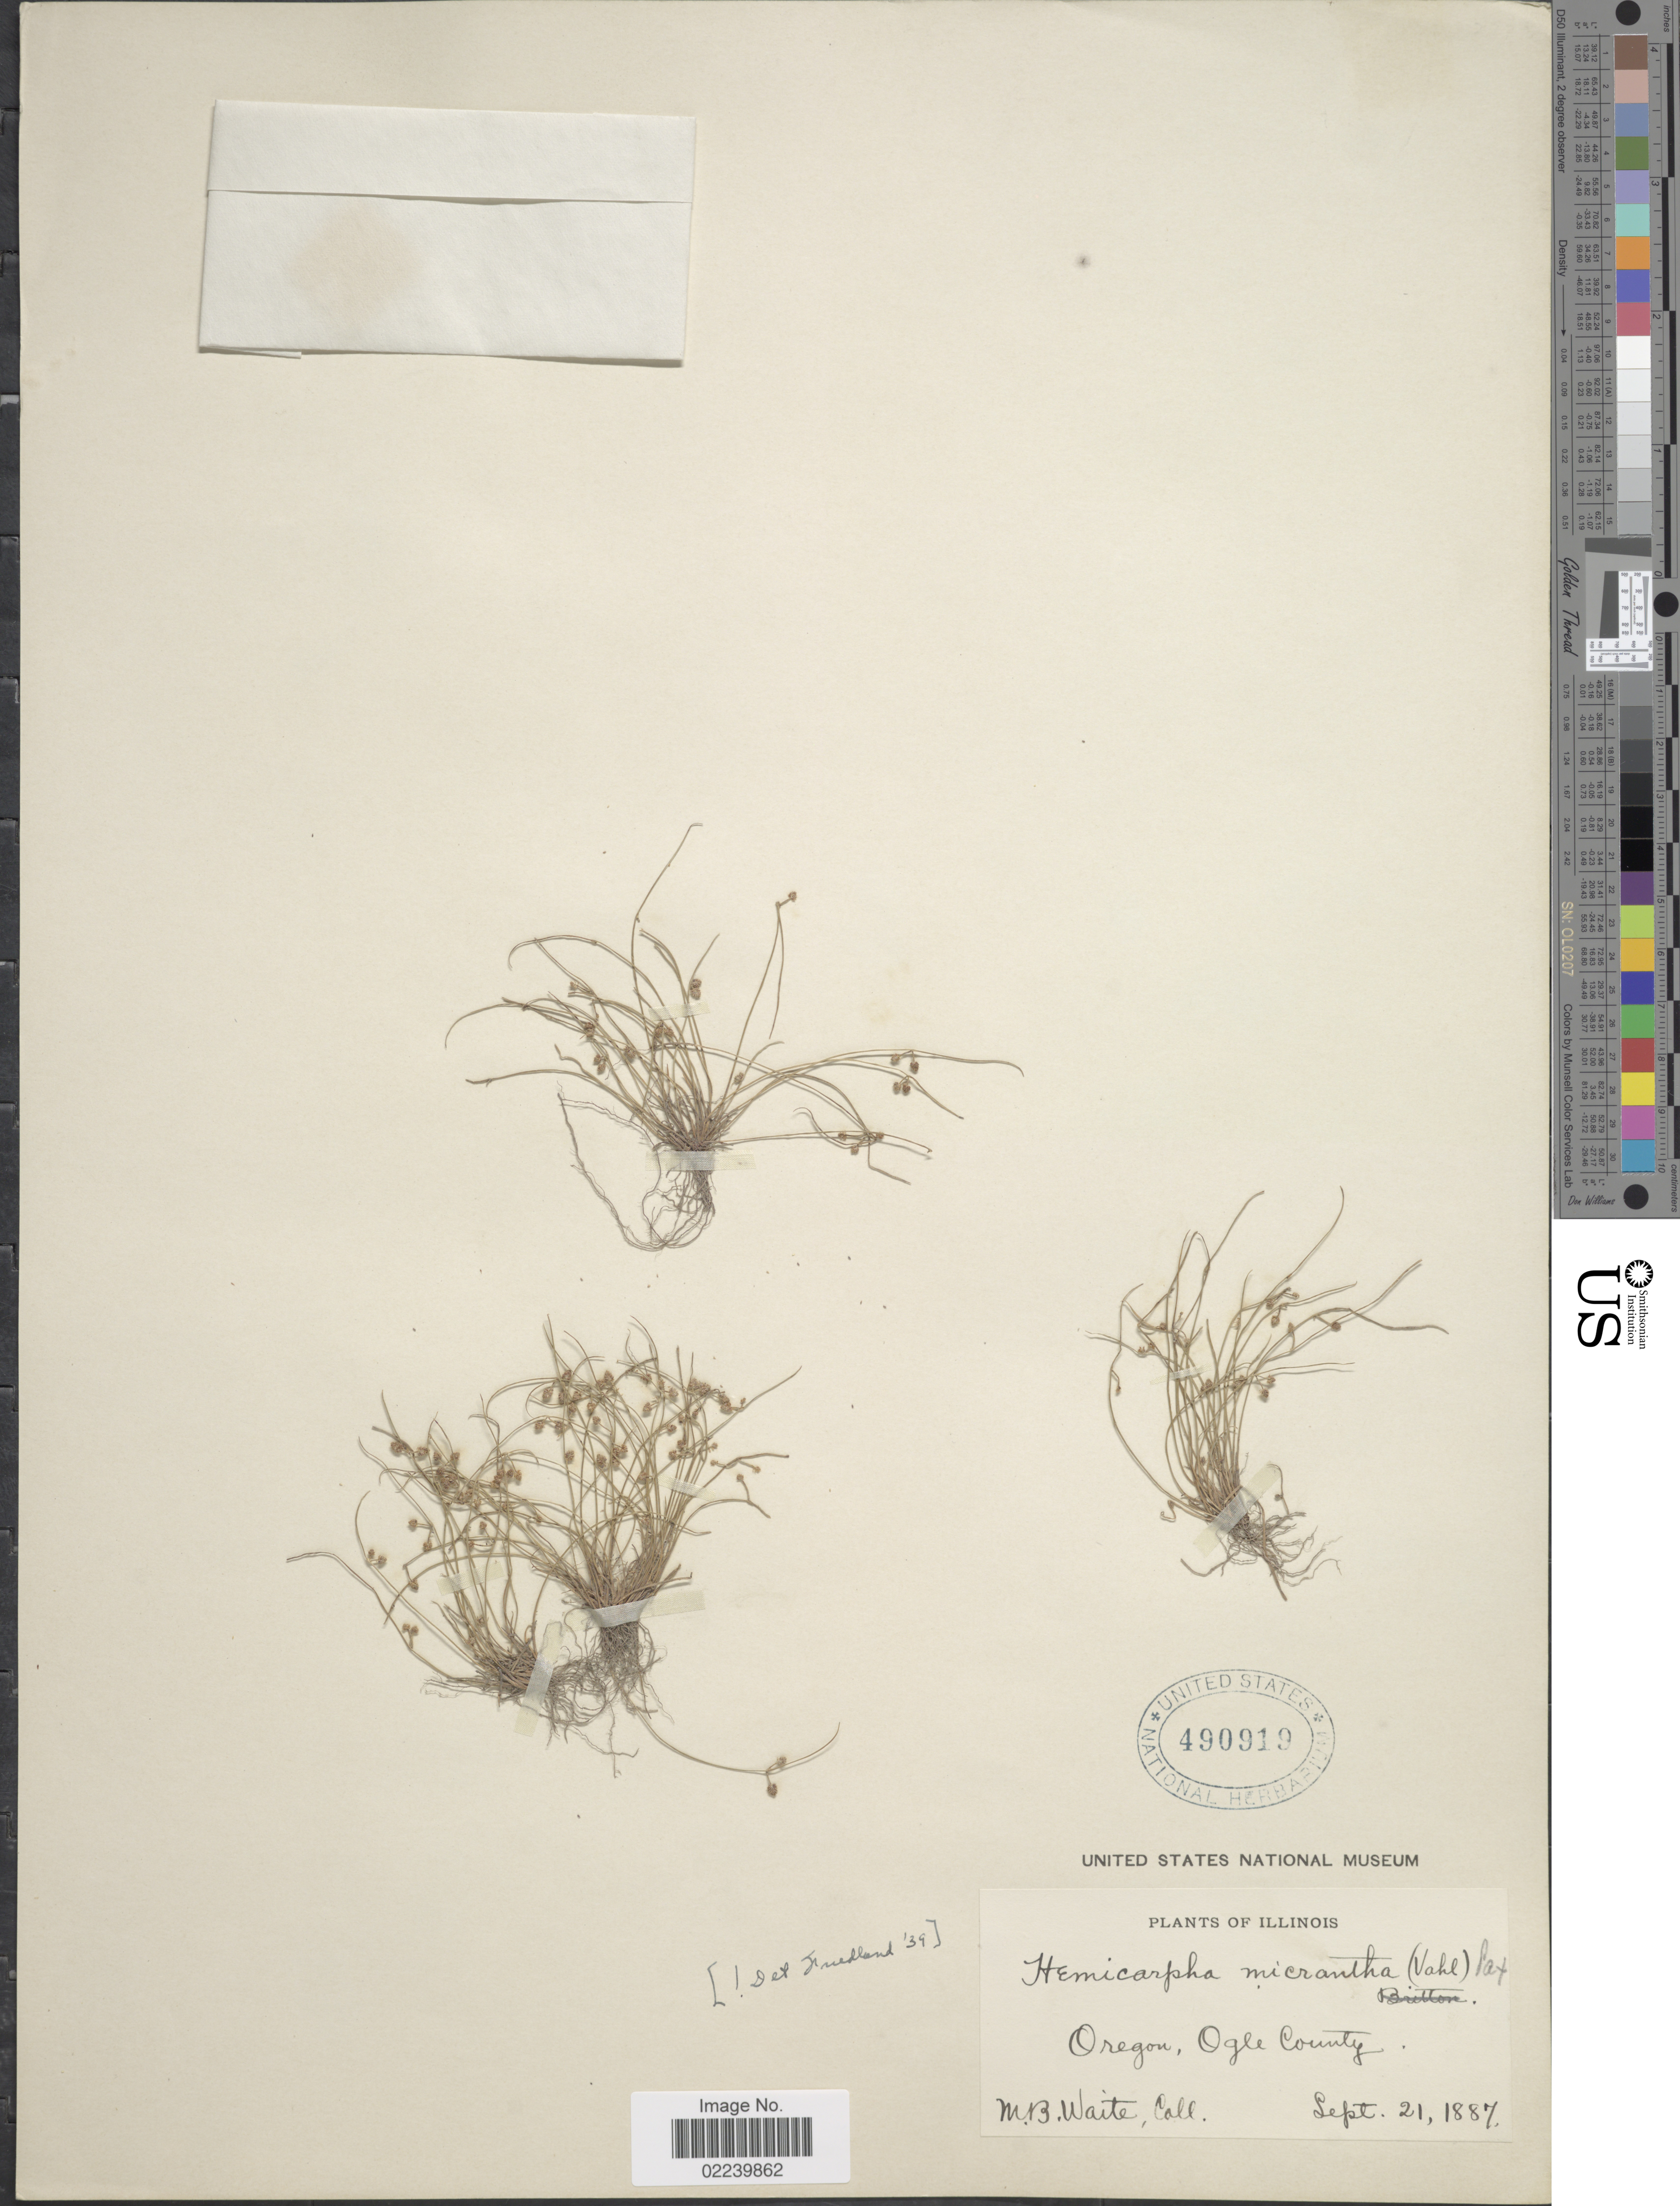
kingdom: Plantae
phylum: Tracheophyta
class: Liliopsida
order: Poales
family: Cyperaceae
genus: Cyperus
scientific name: Cyperus subsquarrosus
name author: (Muhl.) Bauters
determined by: Strong, M. T., (US), Smithsonian Institution - National Museum of Natural History (UNITED STATES)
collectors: M. B. Waite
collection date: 1887-09-21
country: United States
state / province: Illinois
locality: Ogle County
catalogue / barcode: US 490919